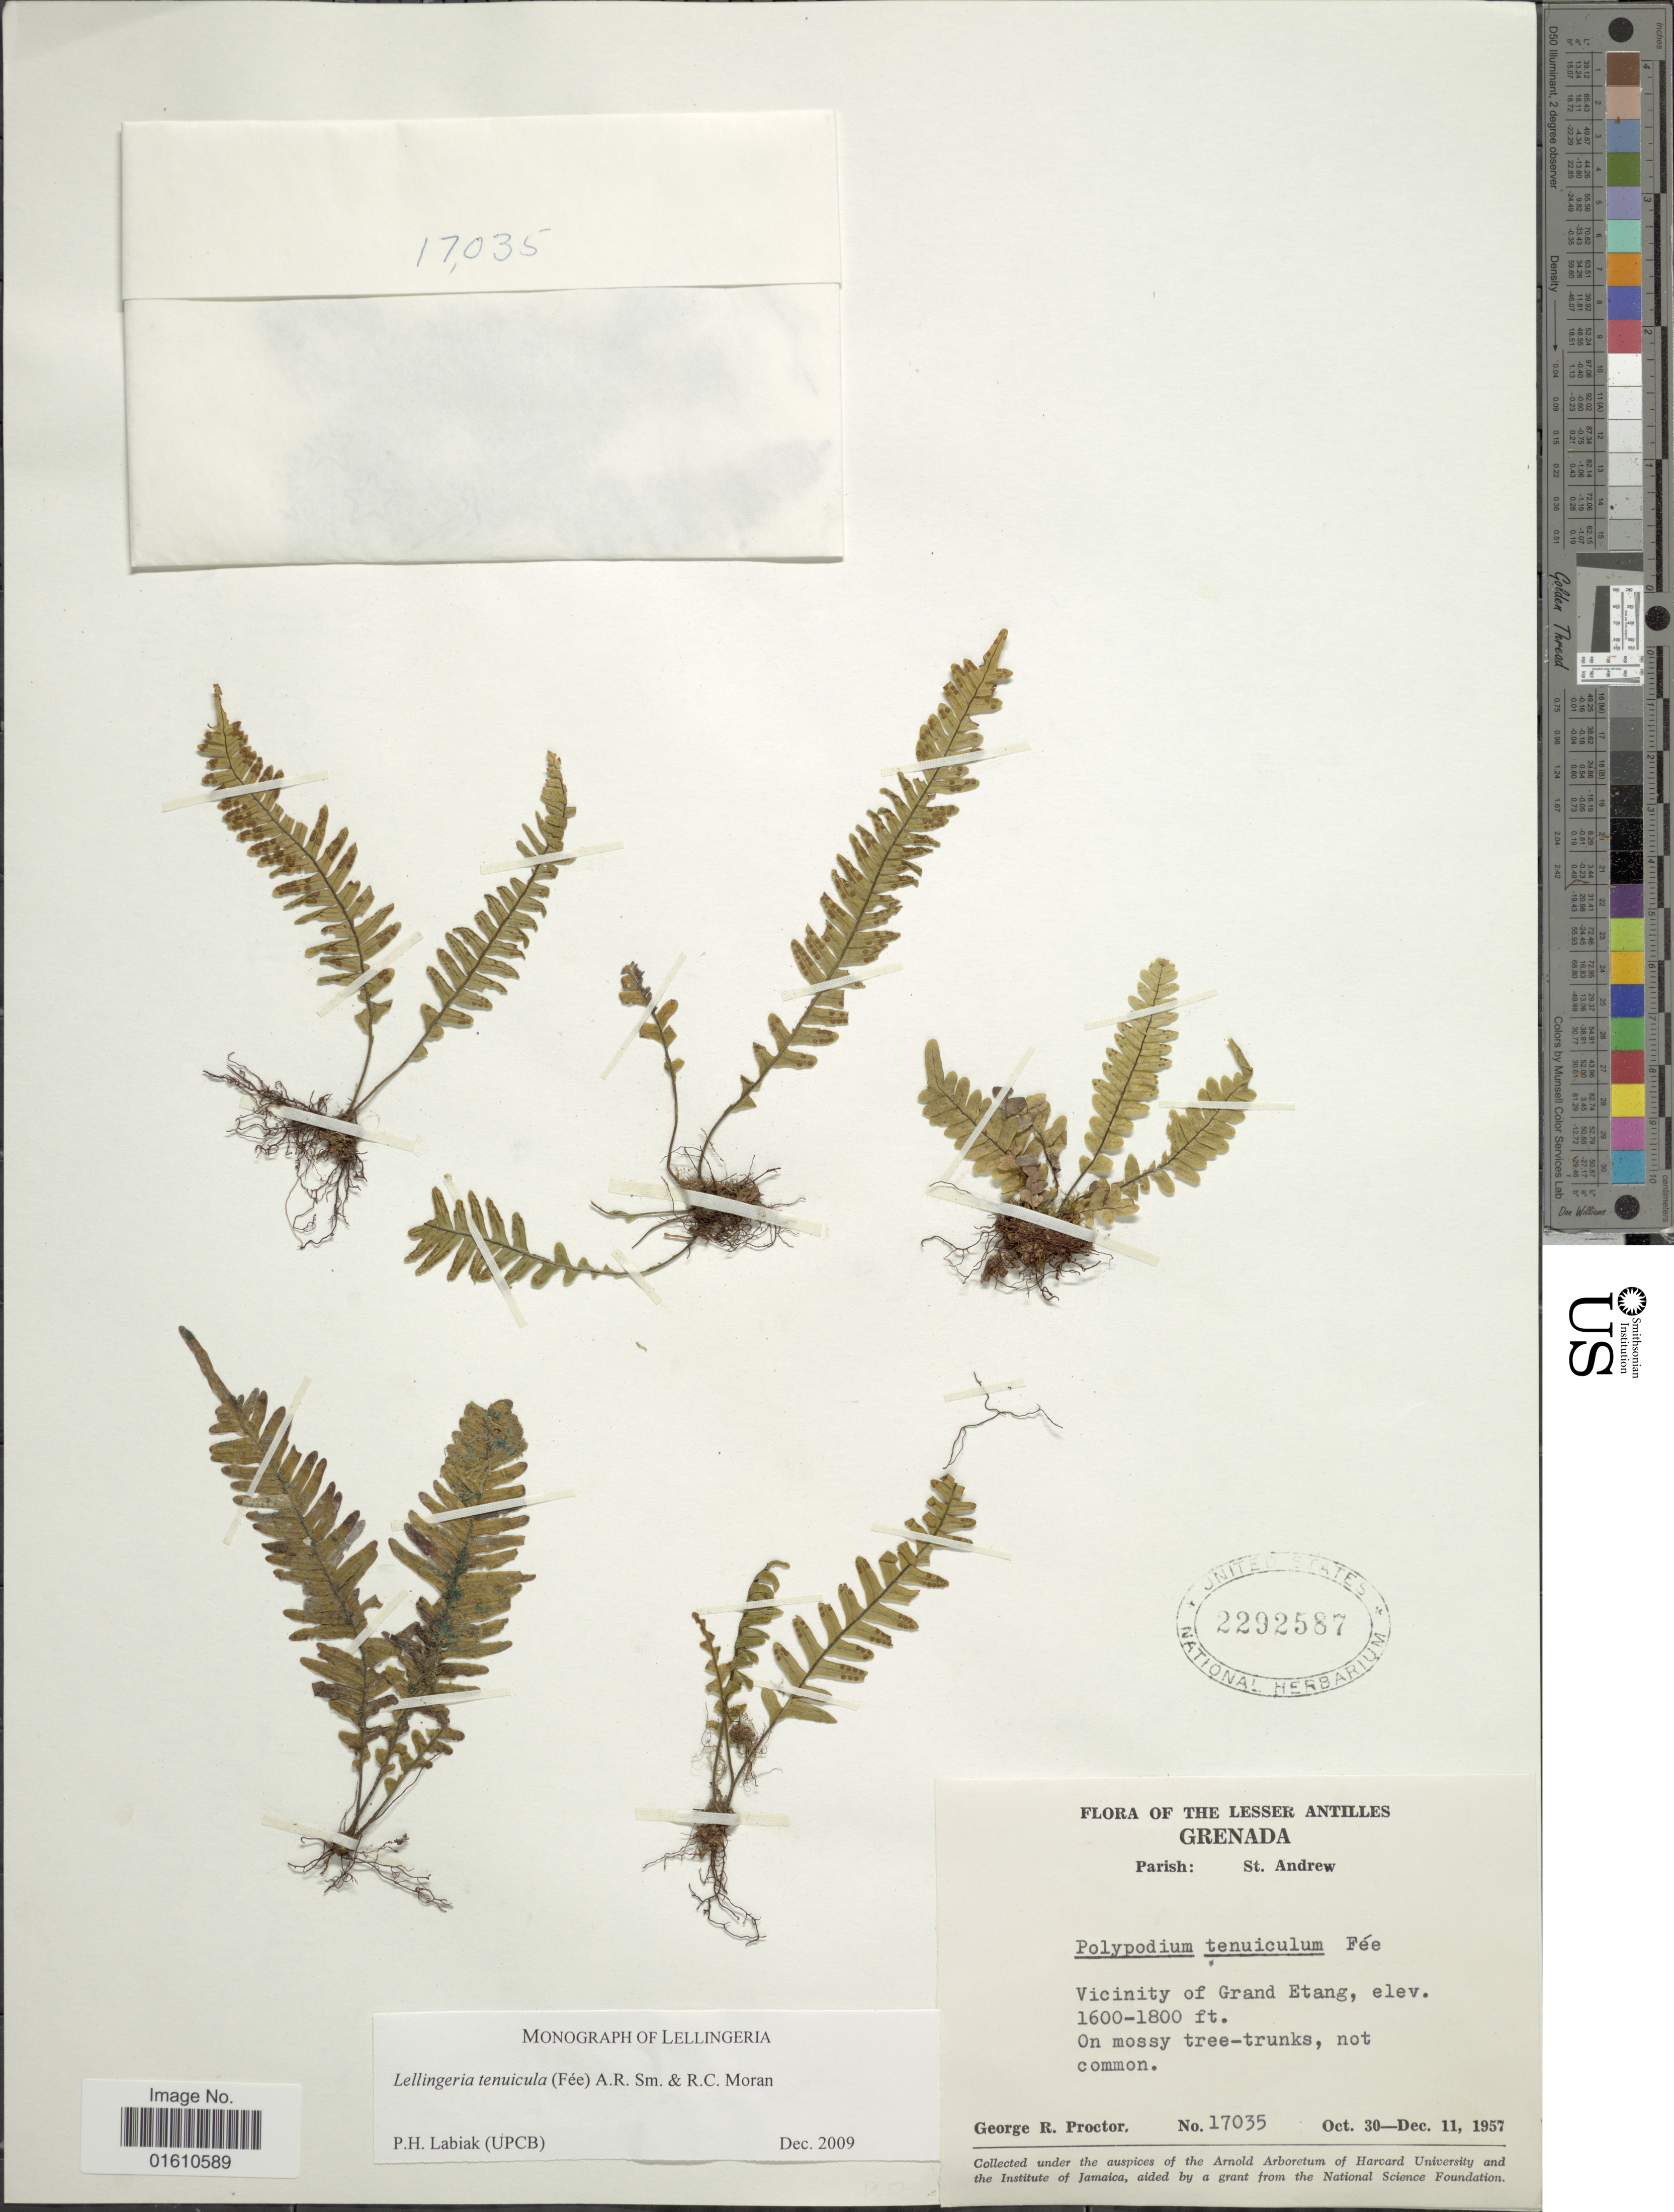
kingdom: Plantae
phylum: Tracheophyta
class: Polypodiopsida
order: Polypodiales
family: Polypodiaceae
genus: Lellingeria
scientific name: Lellingeria tenuicula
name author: (Fée) A.R. Sm. & R.C. Moran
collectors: G. R. Proctor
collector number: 17035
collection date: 1957-10-30/1957-12-11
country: Grenada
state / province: Saint Andrew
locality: The Lesser Antilles, Grenada, Parish: St. Andrew, vicinity of Grand Etang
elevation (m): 1600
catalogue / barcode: US 2292587